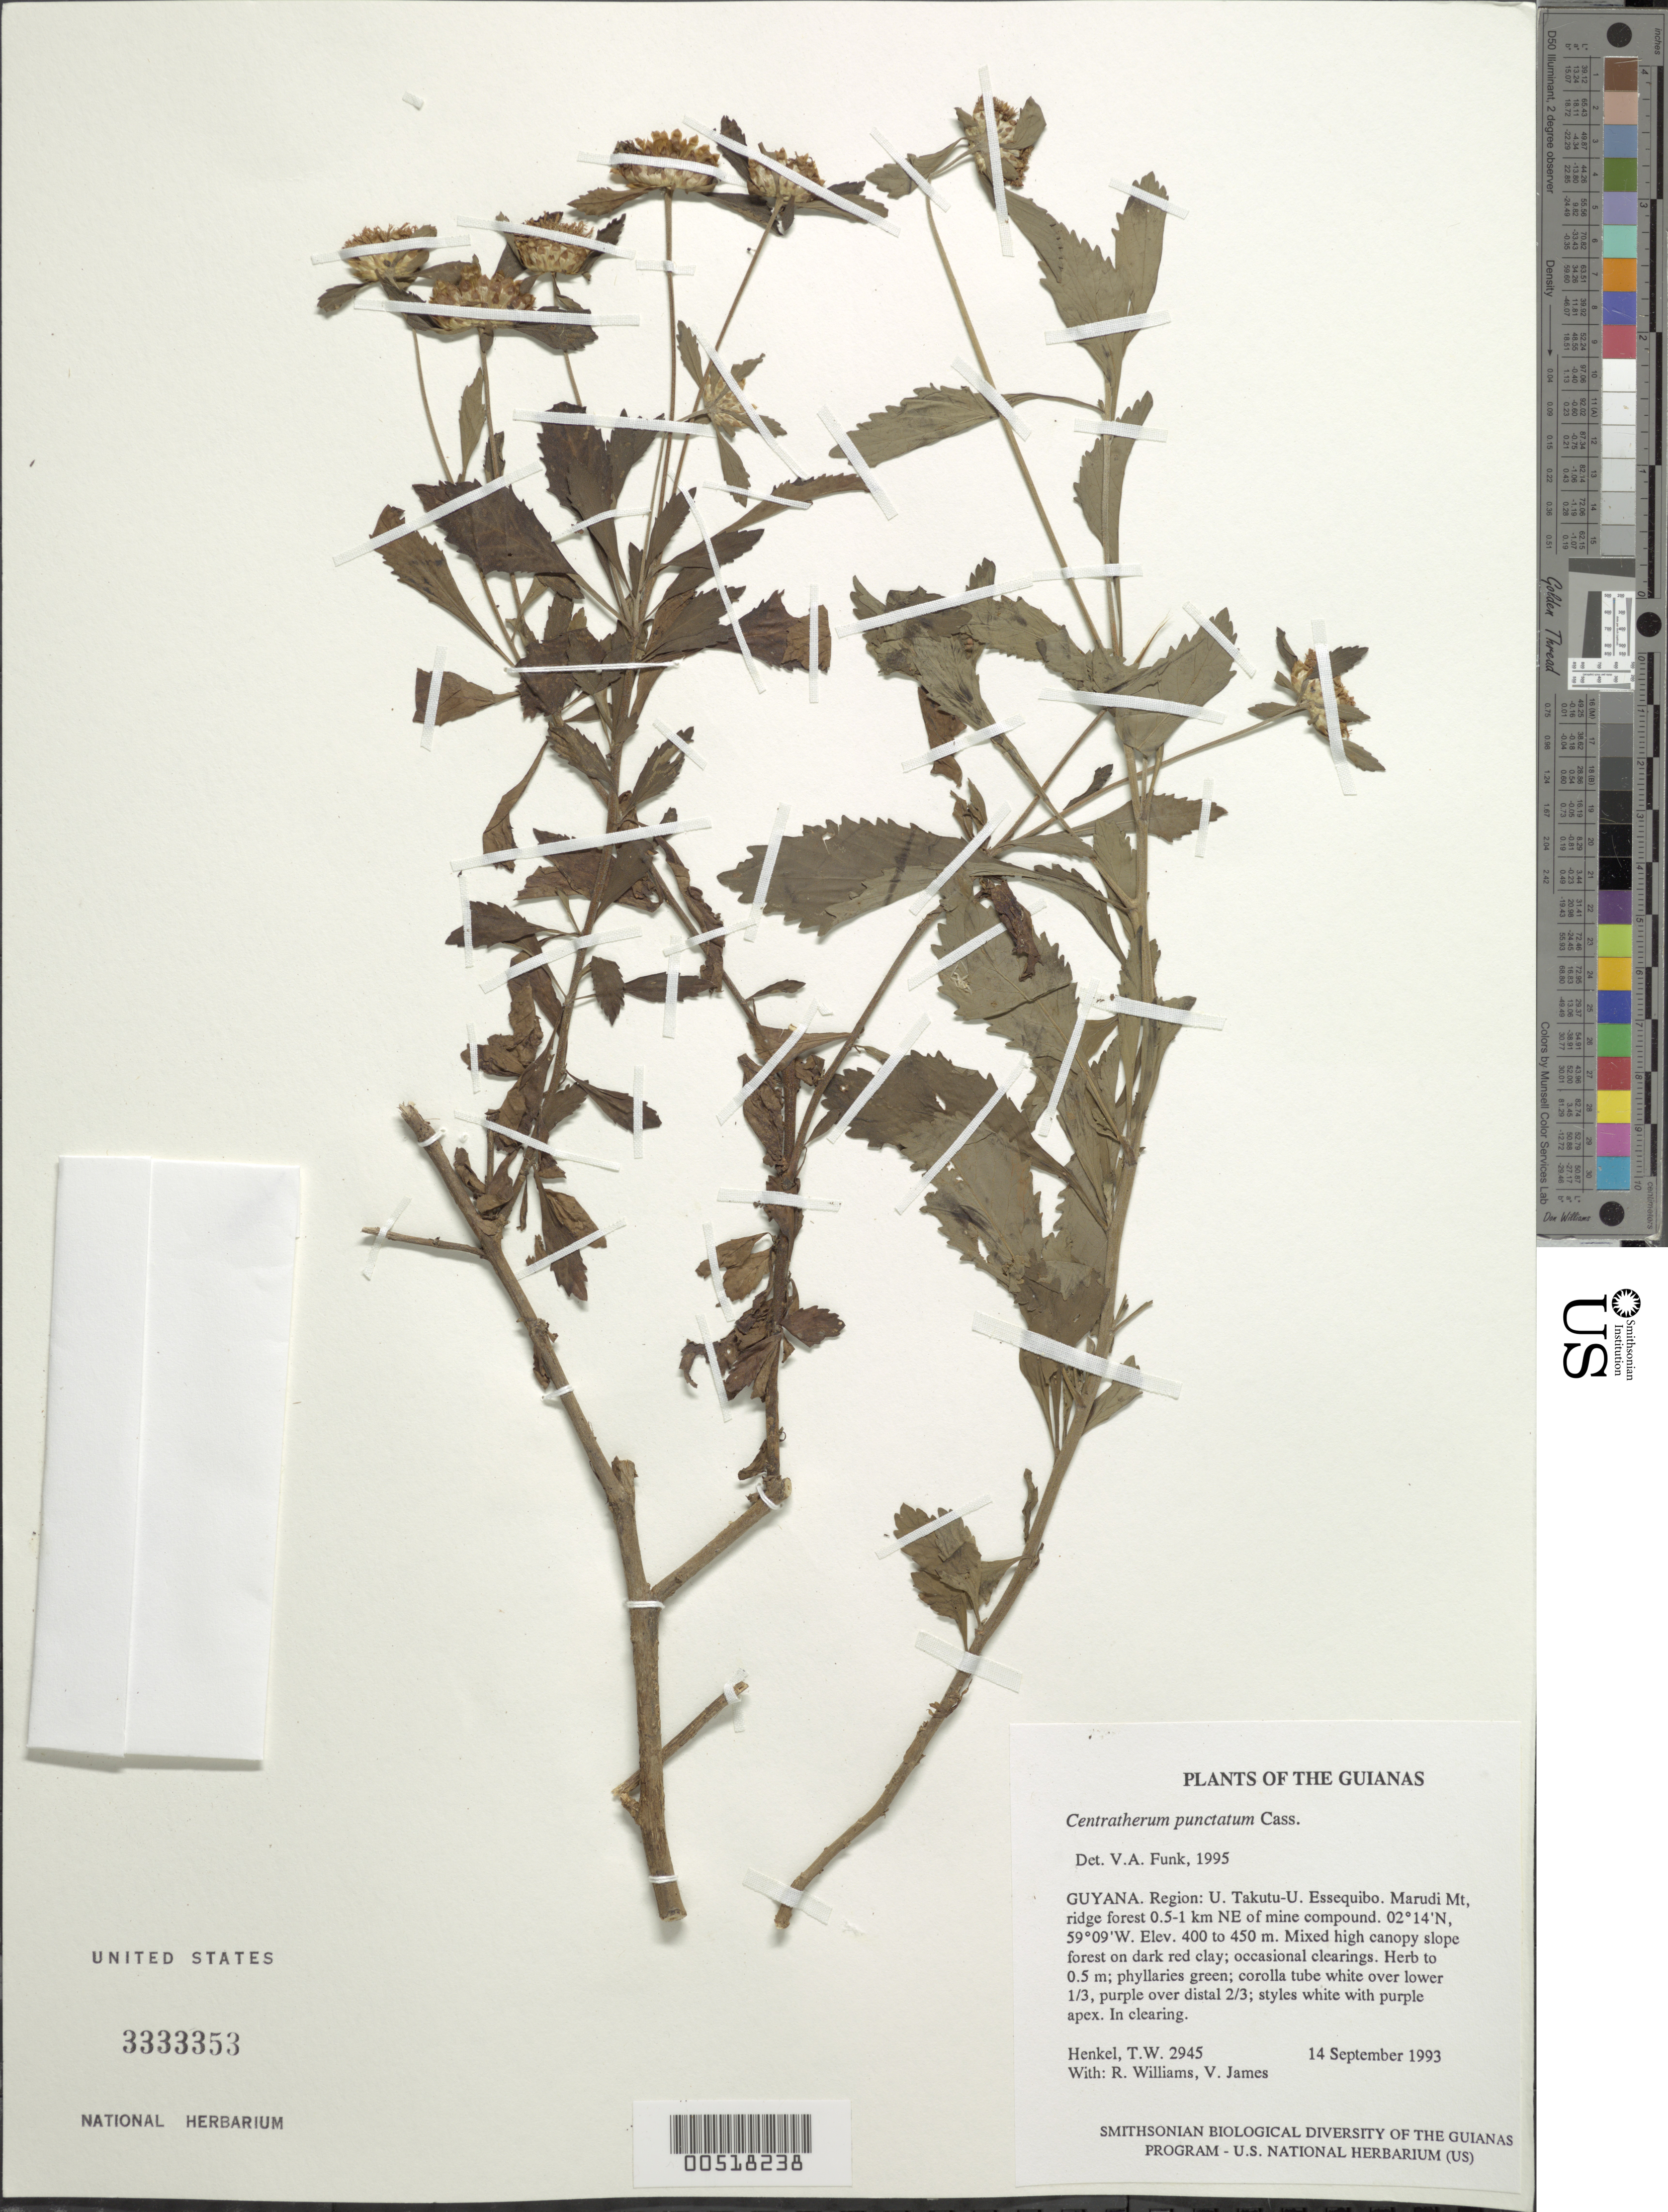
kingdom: Plantae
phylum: Tracheophyta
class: Magnoliopsida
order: Asterales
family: Asteraceae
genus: Centratherum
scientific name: Centratherum punctatum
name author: Cass.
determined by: Funk, Vicki A., (BOT), Smithsonian Institution - National Museum of Natural History (UNITED STATES)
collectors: T. Henkel, R. Williams & V. James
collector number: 2945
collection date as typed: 14 September 1993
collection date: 1993-09-14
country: Guyana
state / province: U. Takutu-U. Essequibo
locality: Marudi Mt, ridge forest 0.5-1 km NE of mine compound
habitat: Mixed high canopy slope forest on dark red clay; occasional clearings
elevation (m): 400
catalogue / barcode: US 3333353